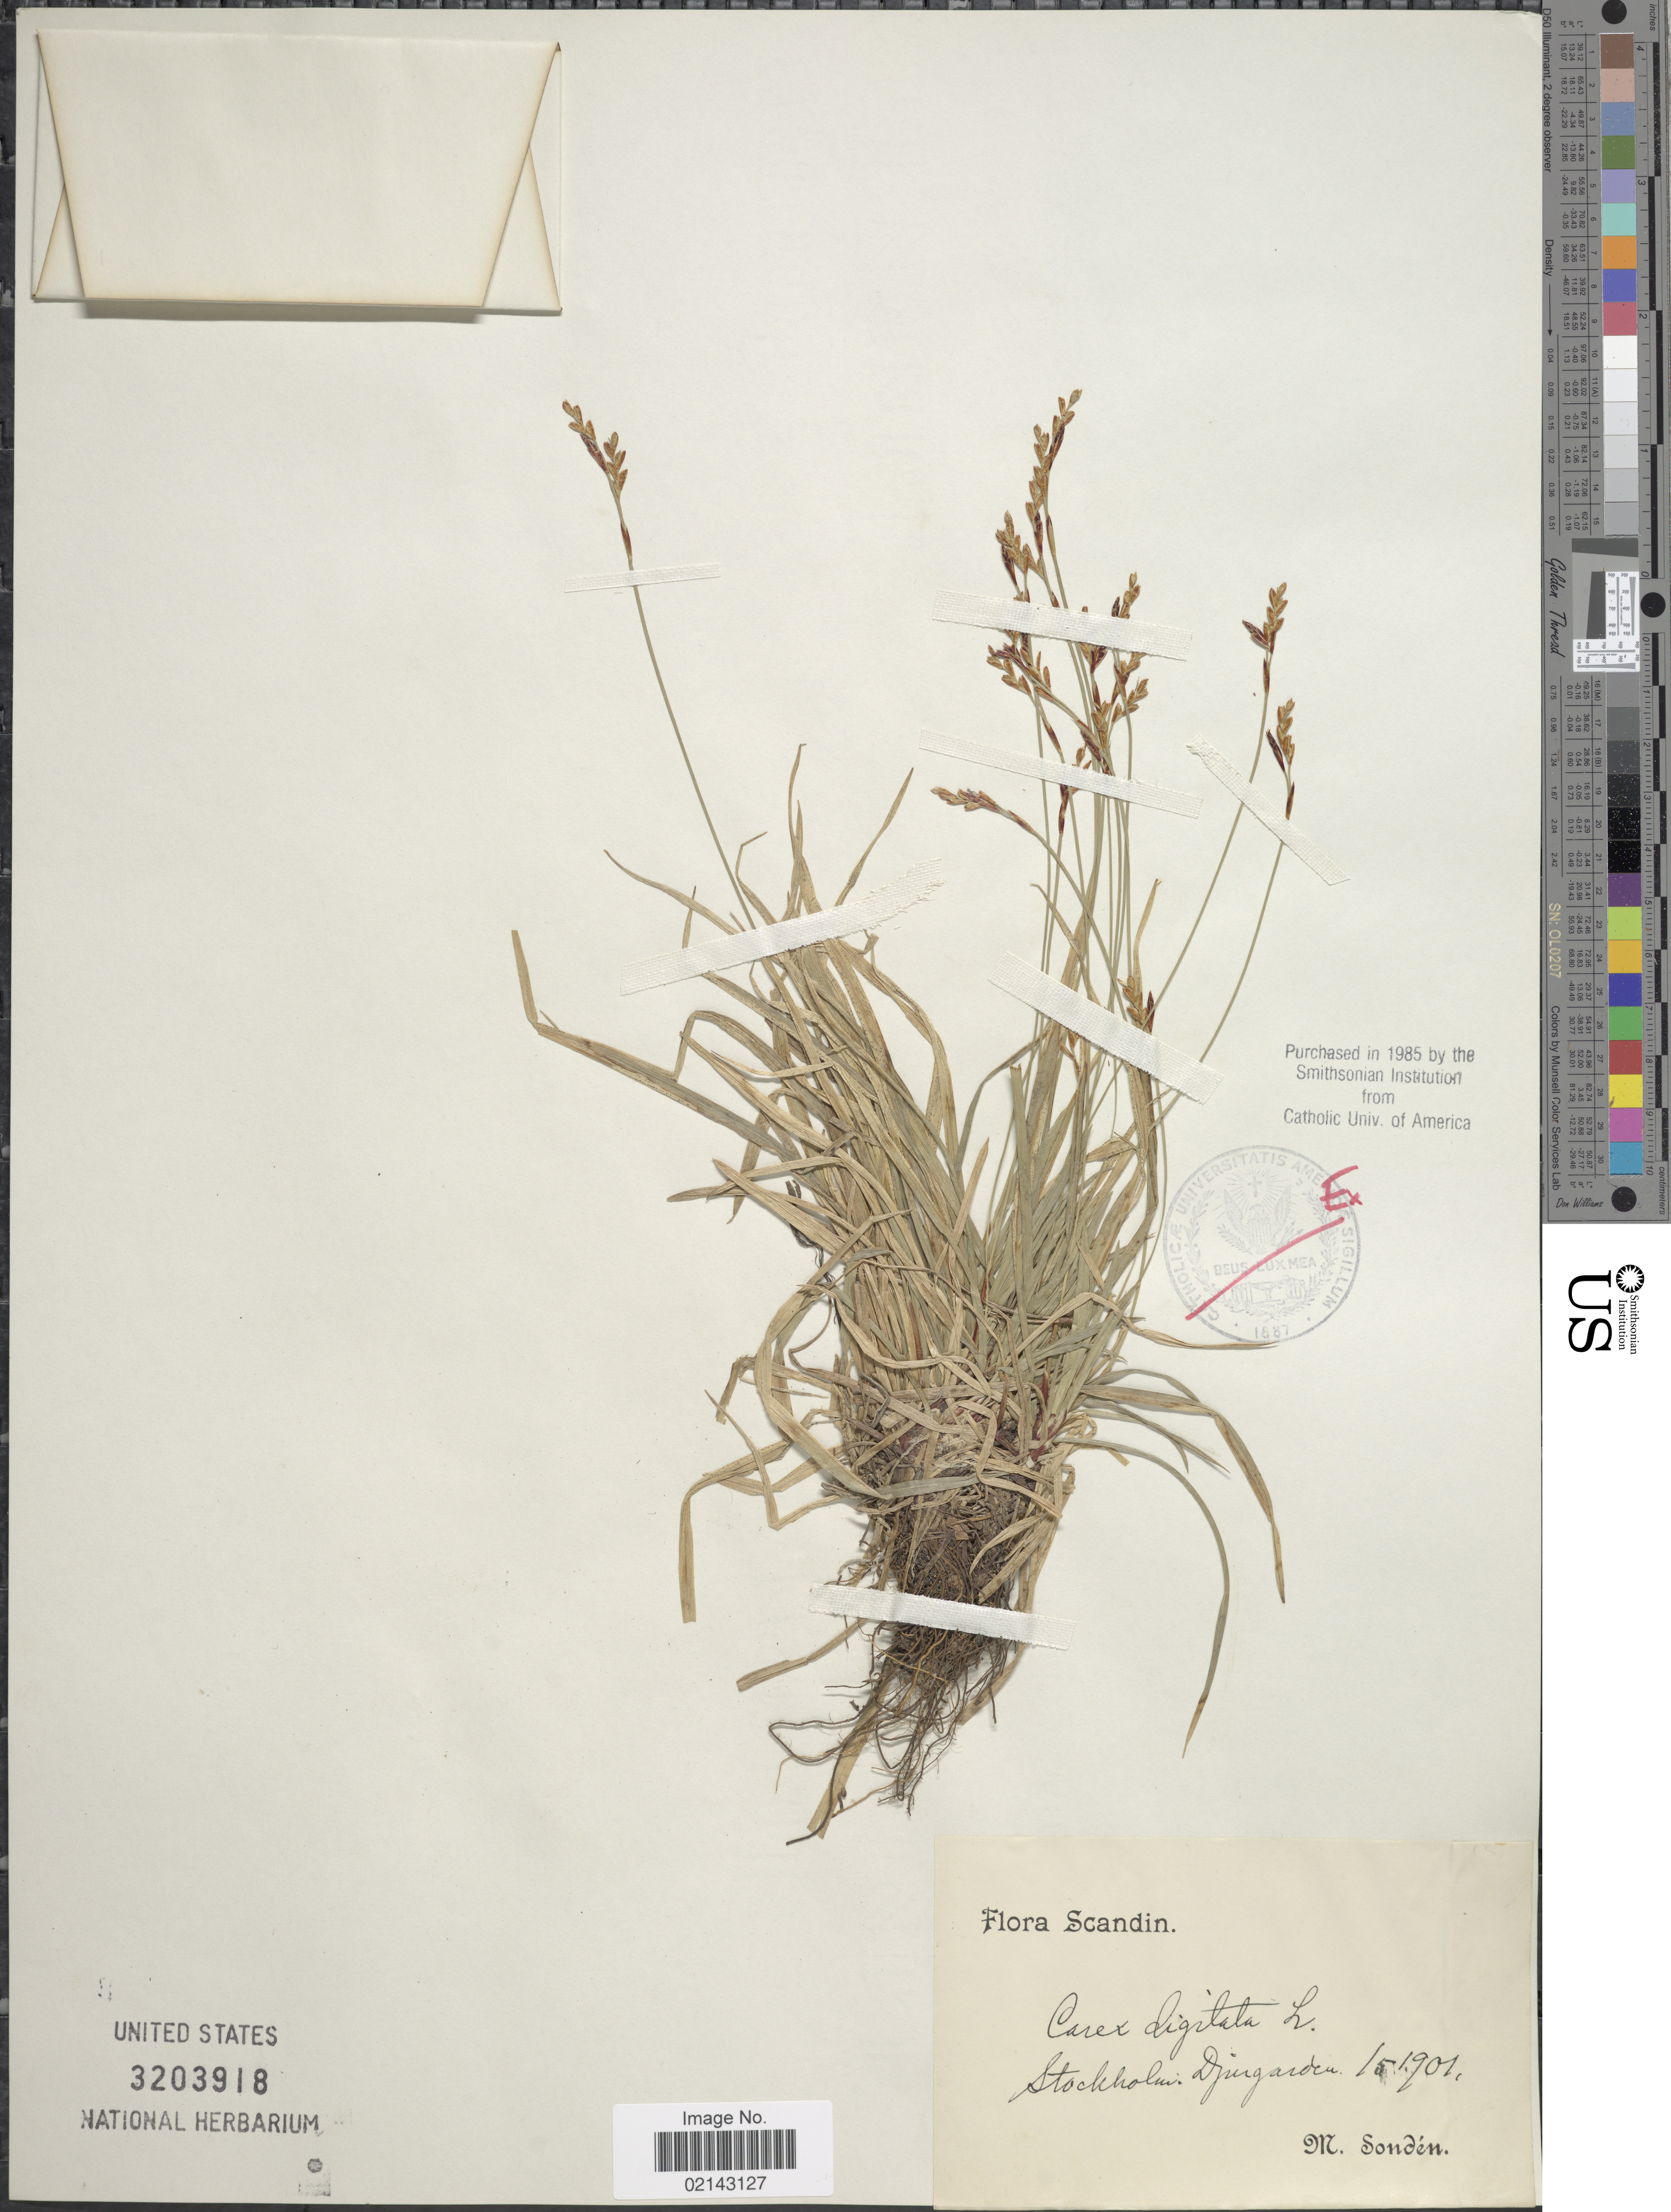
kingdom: Plantae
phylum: Tracheophyta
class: Liliopsida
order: Poales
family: Cyperaceae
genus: Carex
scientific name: Carex digitata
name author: L.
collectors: M. Sondén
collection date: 1901-05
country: Sweden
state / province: Stockholm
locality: Scandin. Stockholm. Djurgarden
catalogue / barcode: US 3203918